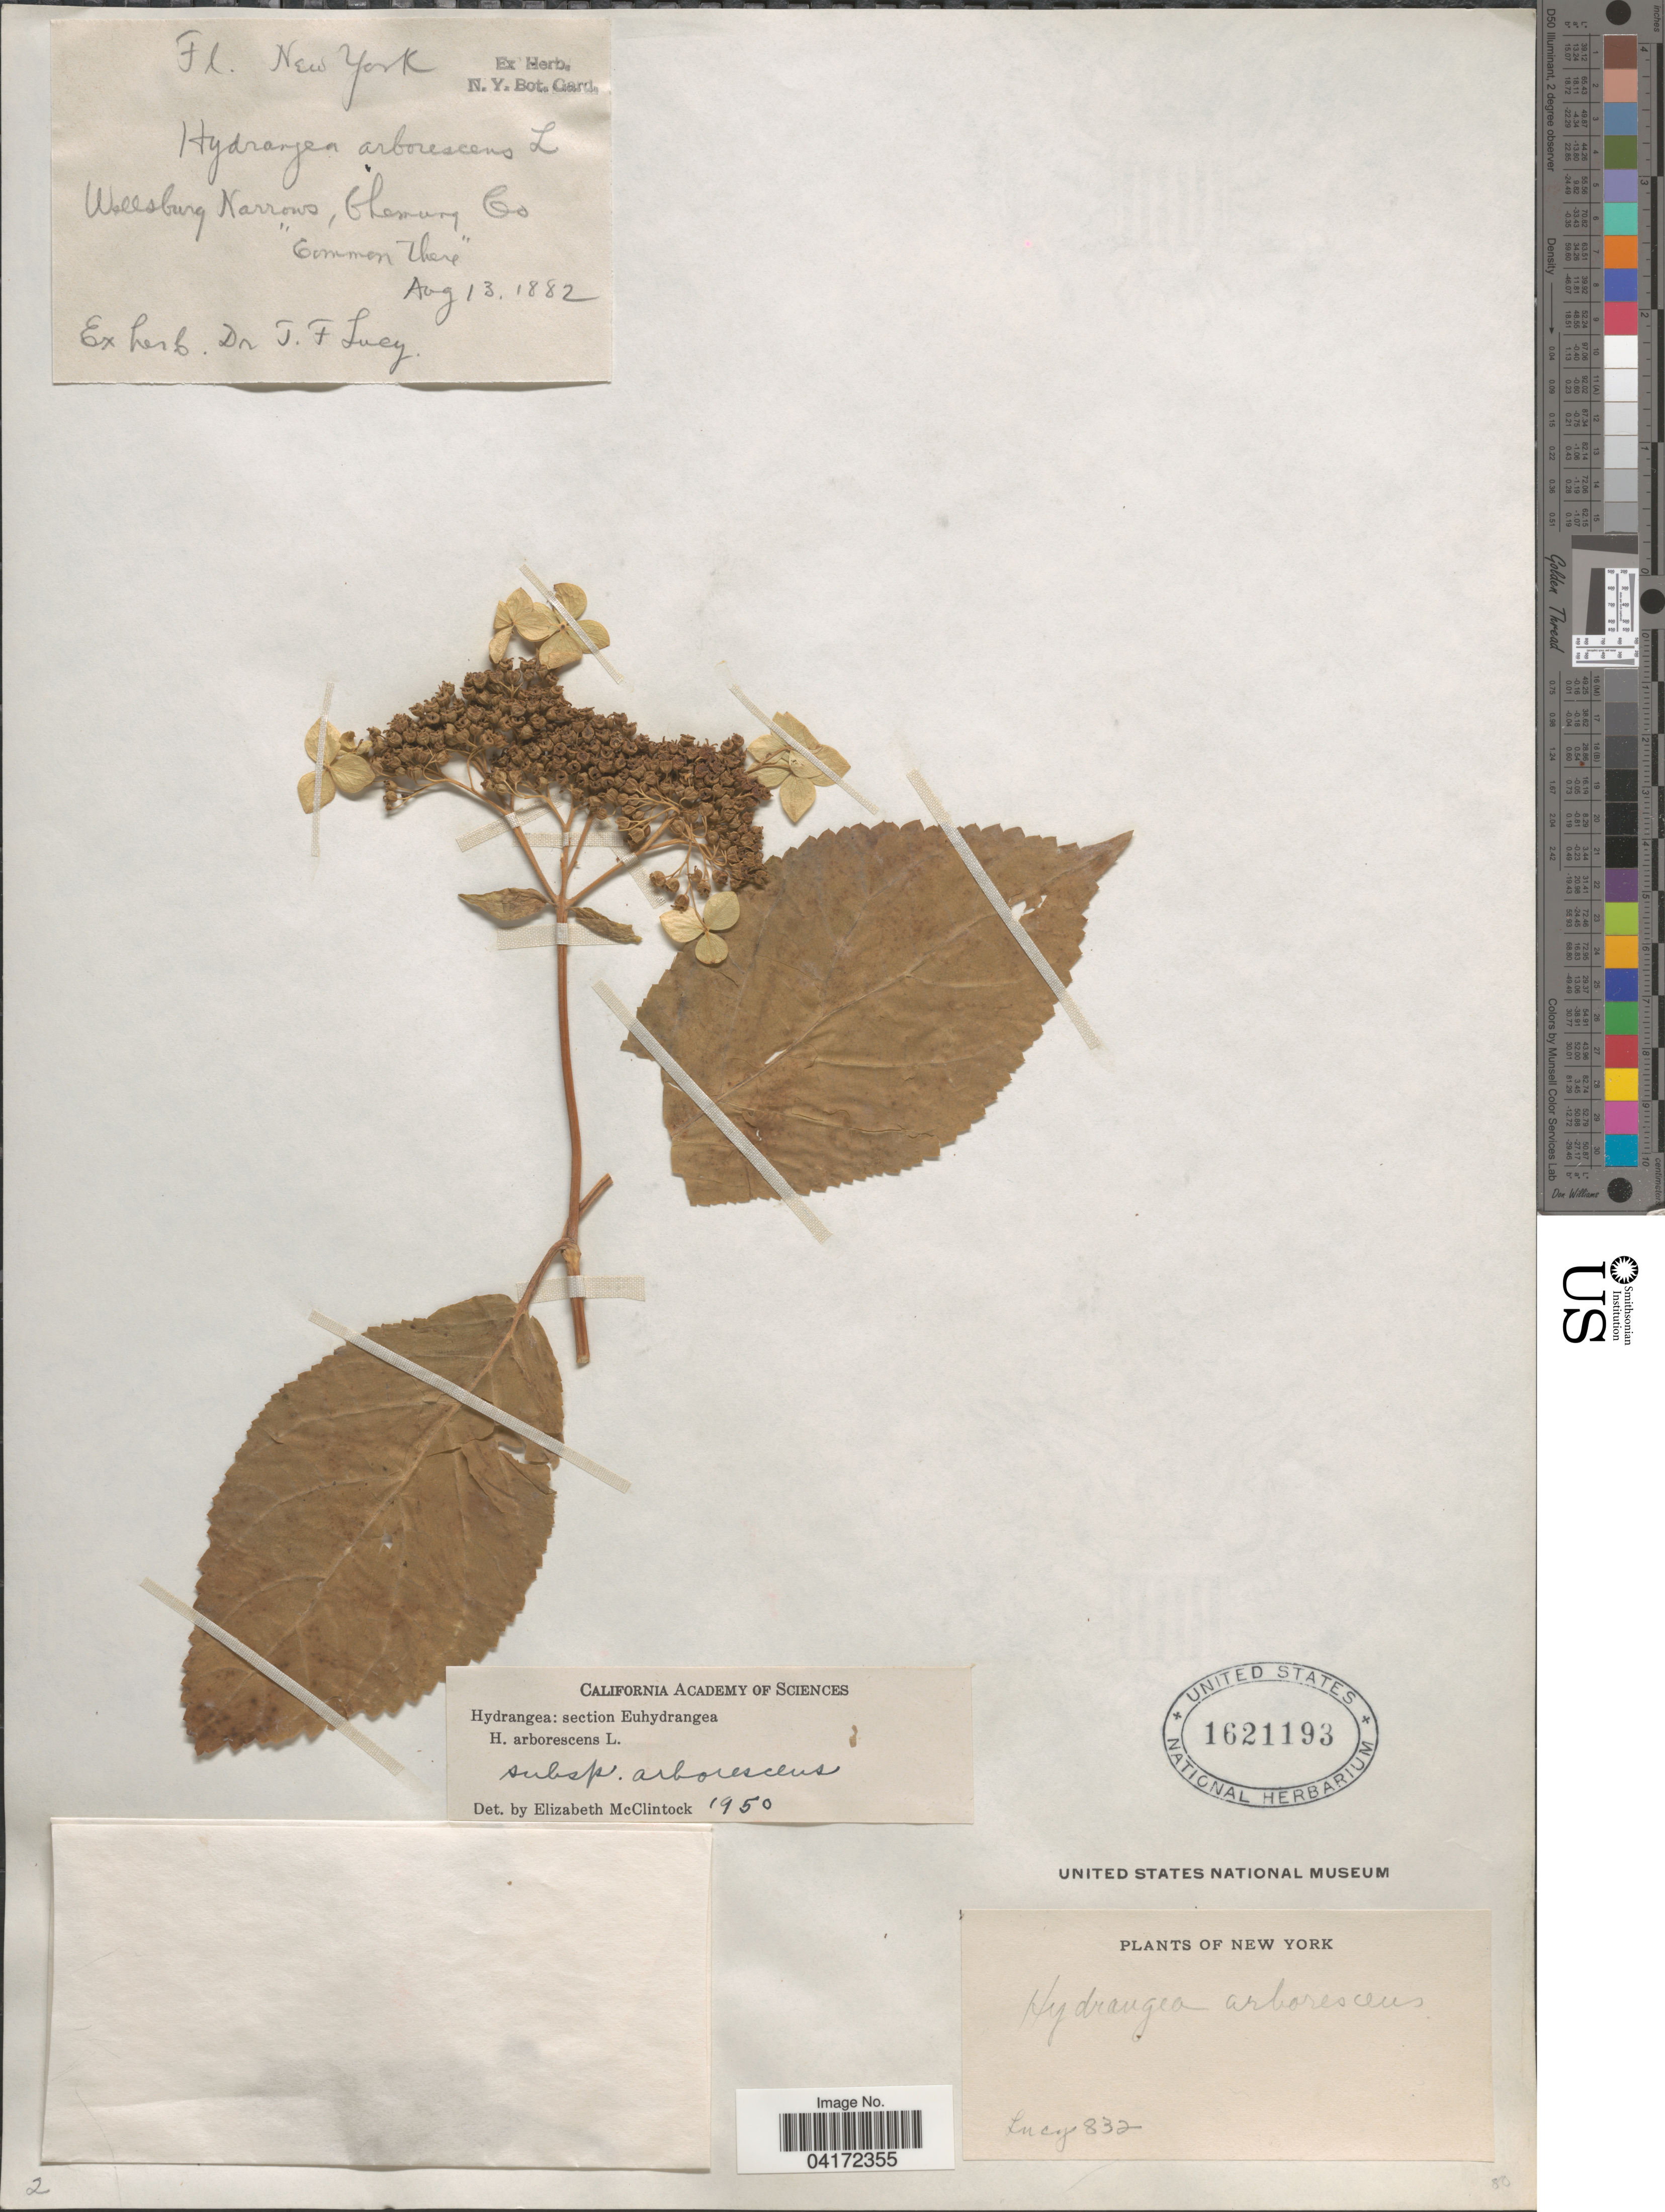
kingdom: Plantae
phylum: Tracheophyta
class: Magnoliopsida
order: Cornales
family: Hydrangeaceae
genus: Hydrangea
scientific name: Hydrangea arborescens subsp. arborescens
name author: L.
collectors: T. Lucy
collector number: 832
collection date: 1882-08-13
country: United States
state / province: New York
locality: Wellsburg Narrows, Chemung Co.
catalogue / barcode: US 1621193